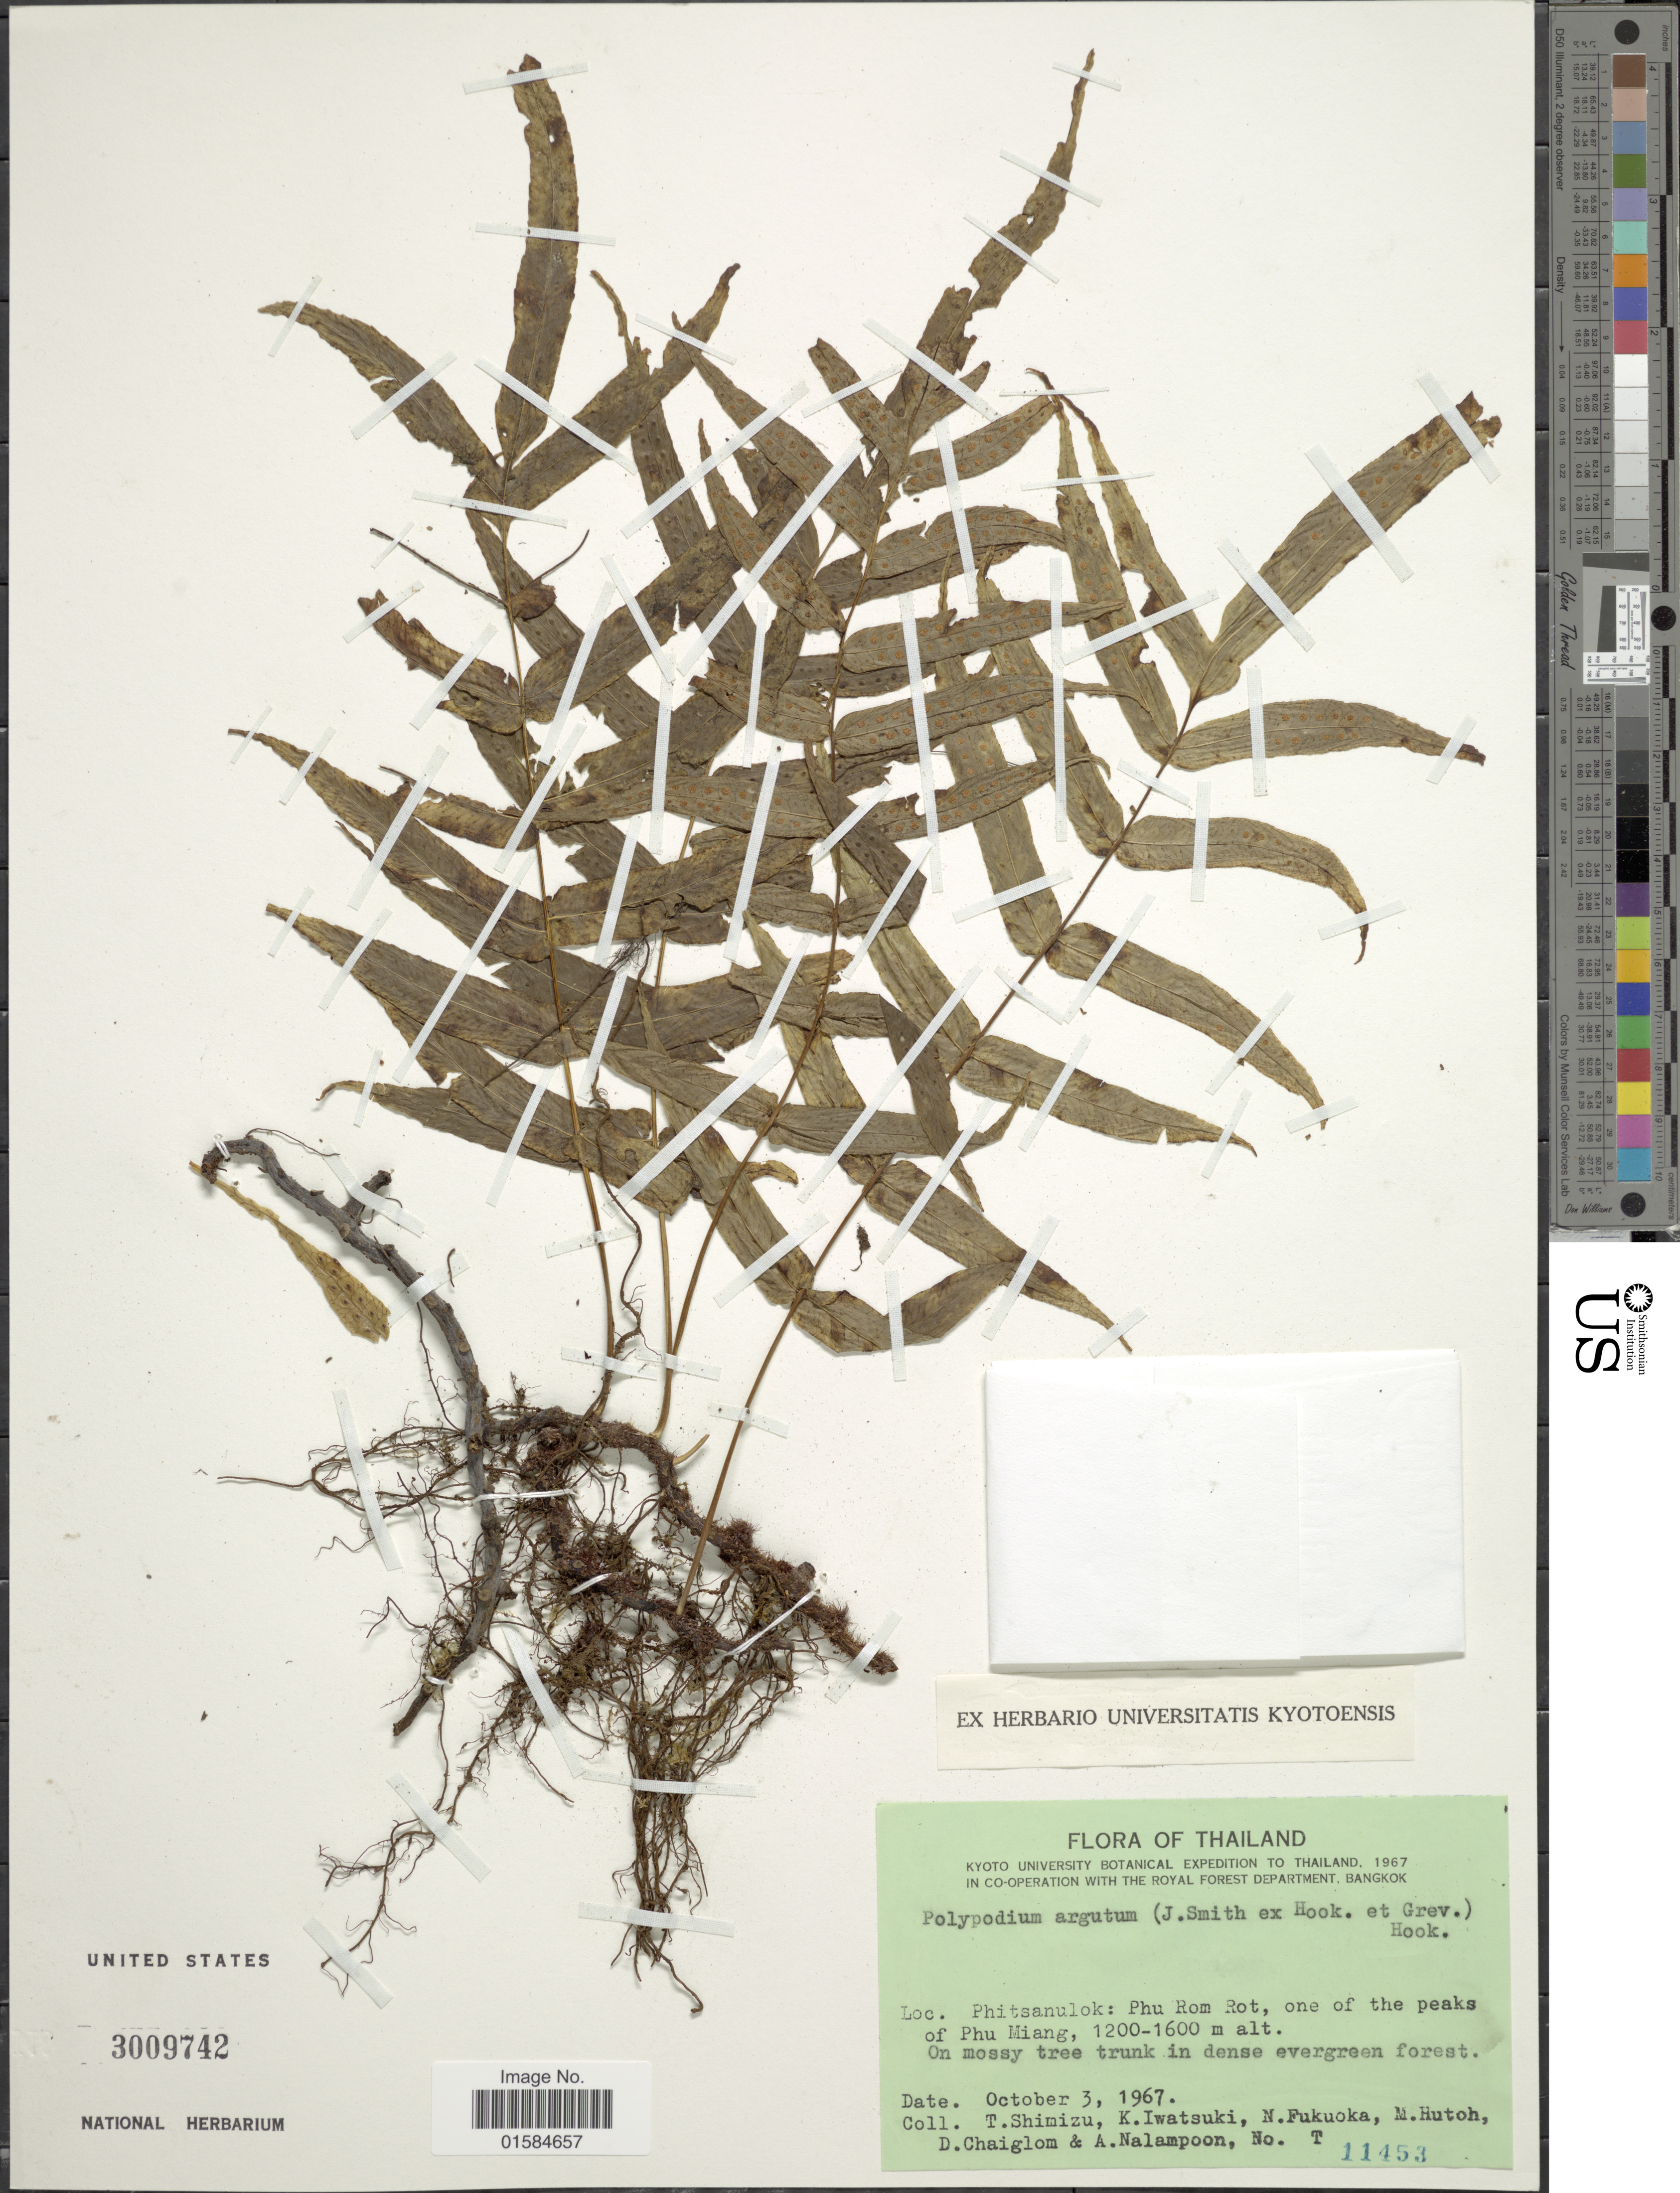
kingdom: Plantae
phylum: Tracheophyta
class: Polypodiopsida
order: Polypodiales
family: Polypodiaceae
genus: Goniophlebium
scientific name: Goniophlebium mengtzeense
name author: (Christ) Rödl-Linder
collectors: T. Shimizu, K. Iwatsuki, N. Fukuoka, M. Hutoh & et al.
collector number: T11453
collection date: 1967-10-03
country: Thailand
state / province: Phitsanulok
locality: Phitsanulok: Phu Rom Rot, one of the peaks of Phu Miang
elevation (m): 1200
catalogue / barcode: US 3009742